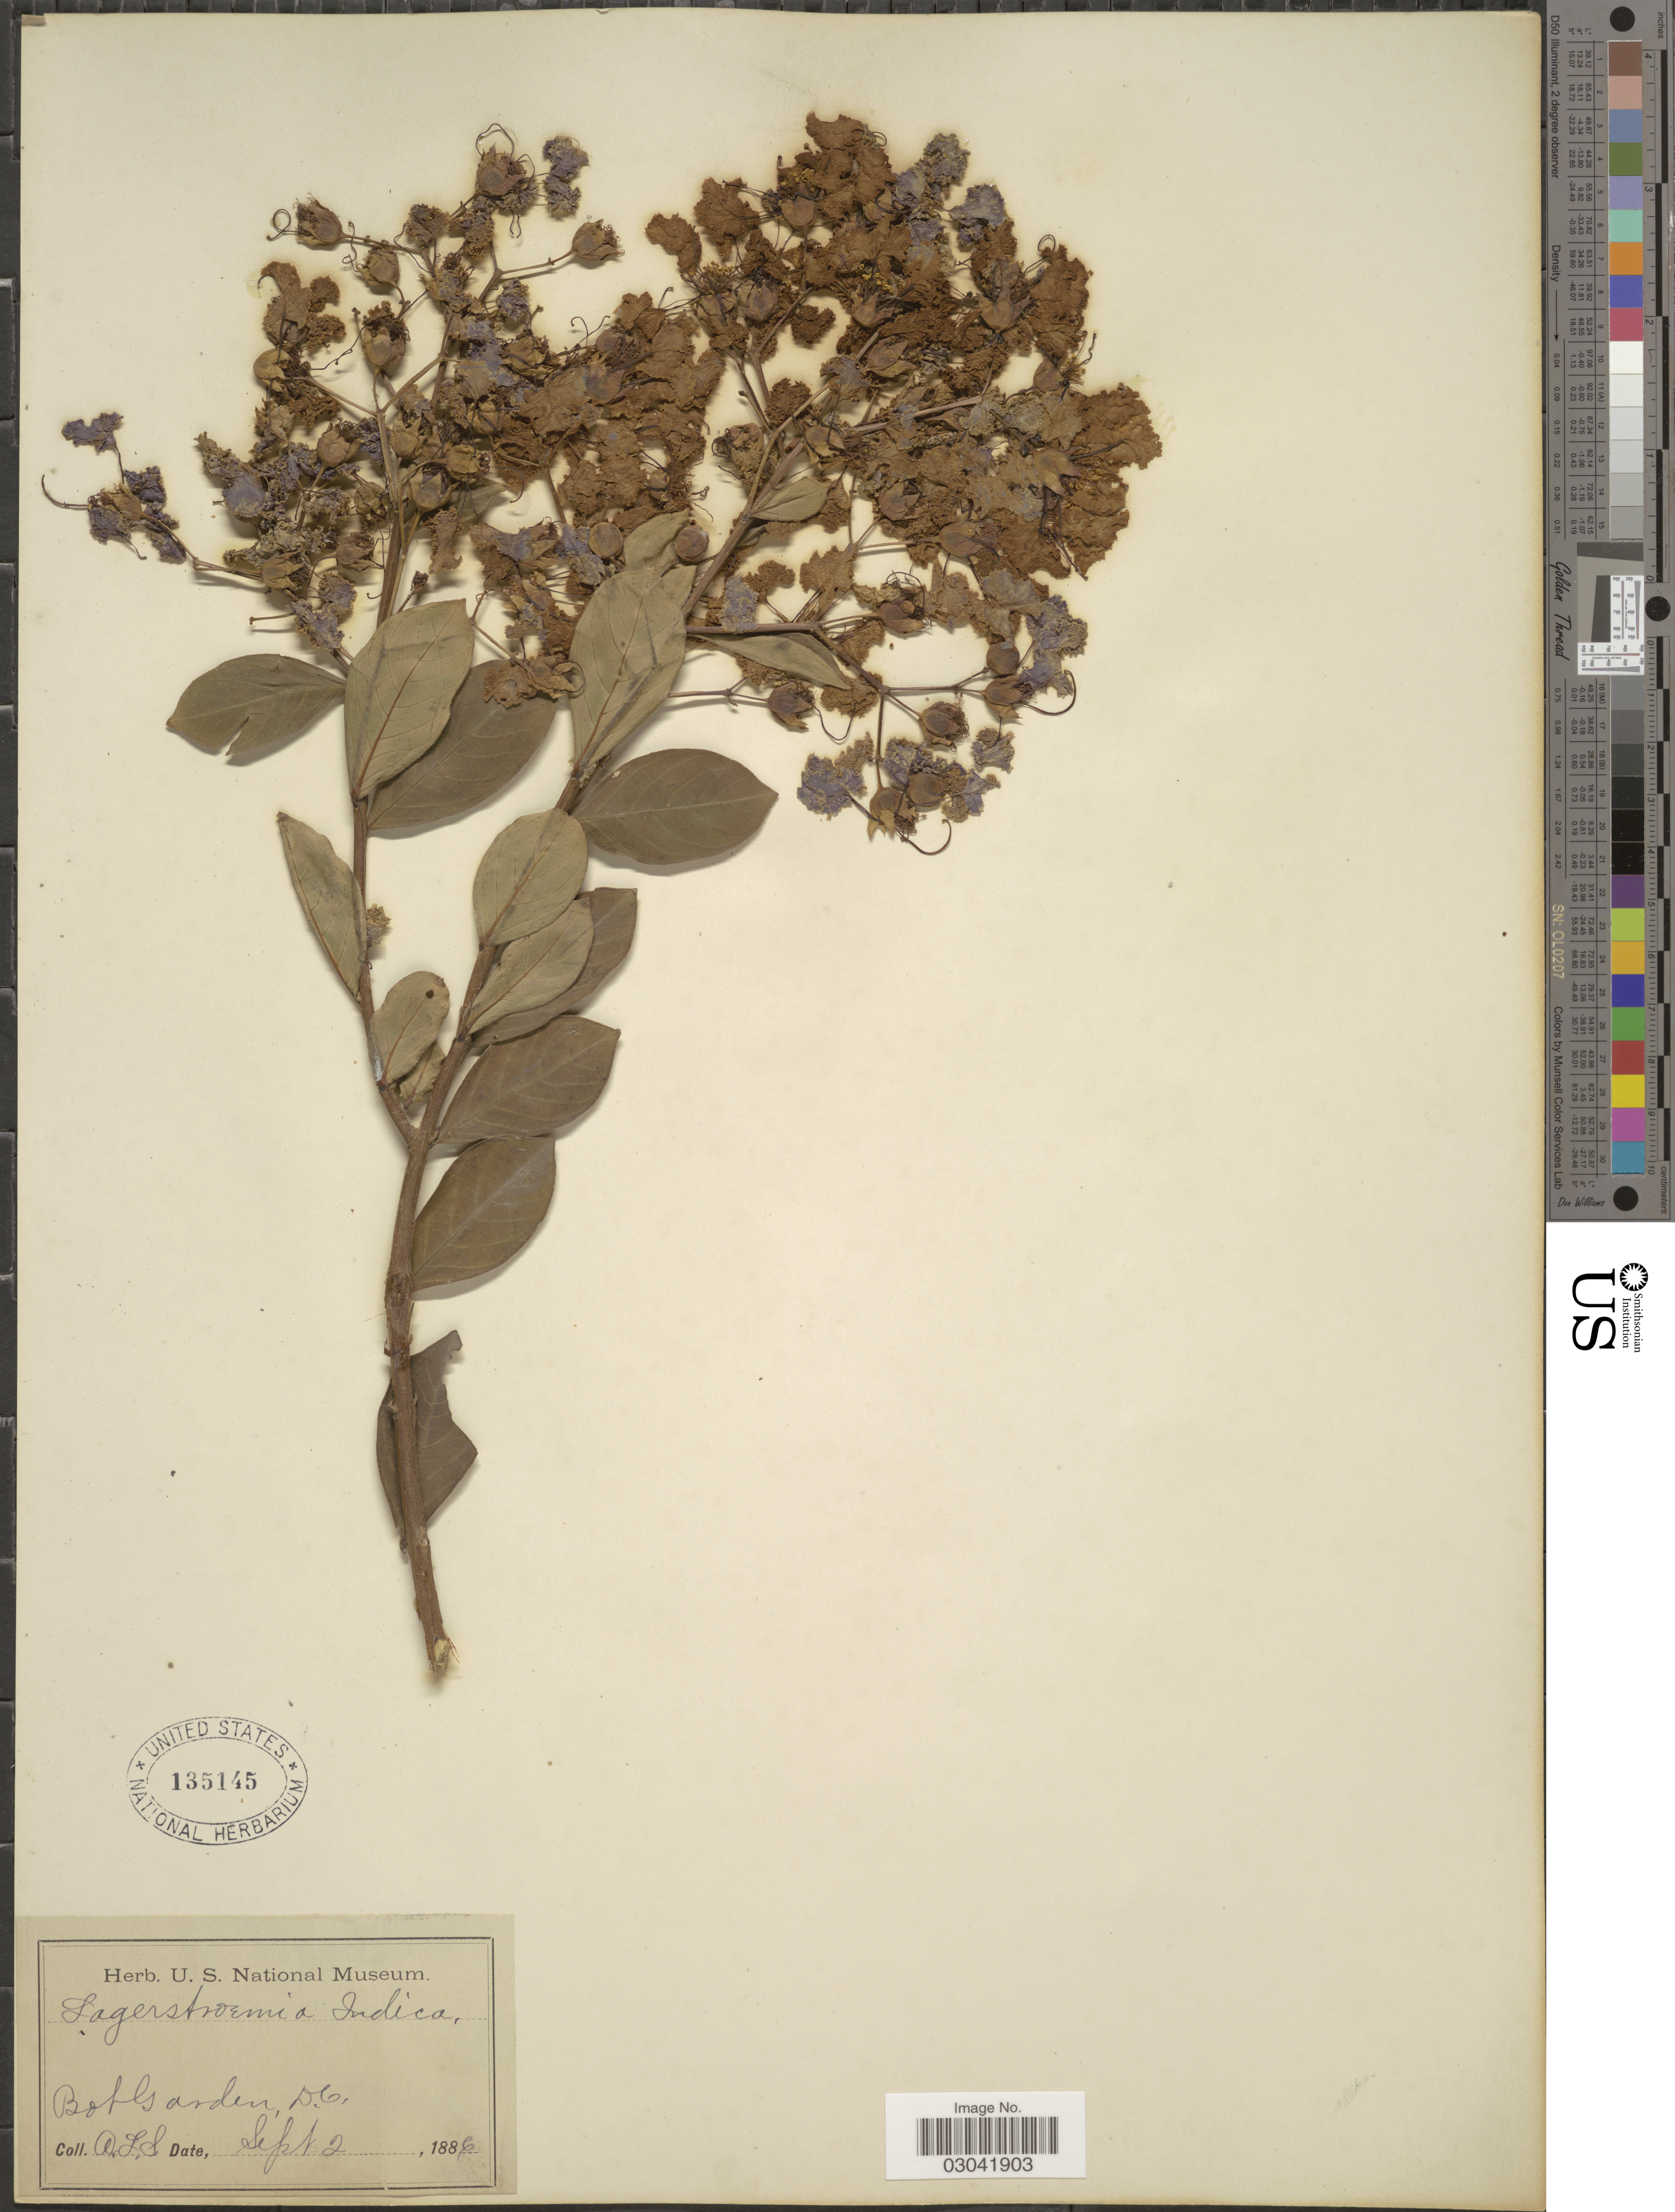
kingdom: Plantae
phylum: Tracheophyta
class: Magnoliopsida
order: Myrtales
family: Lythraceae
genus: Lagerstroemia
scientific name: Lagerstroemia indica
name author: L.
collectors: A. F. S.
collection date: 1886-09-02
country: United States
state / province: District of Columbia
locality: Bot Garden, D.C.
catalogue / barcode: US 135145